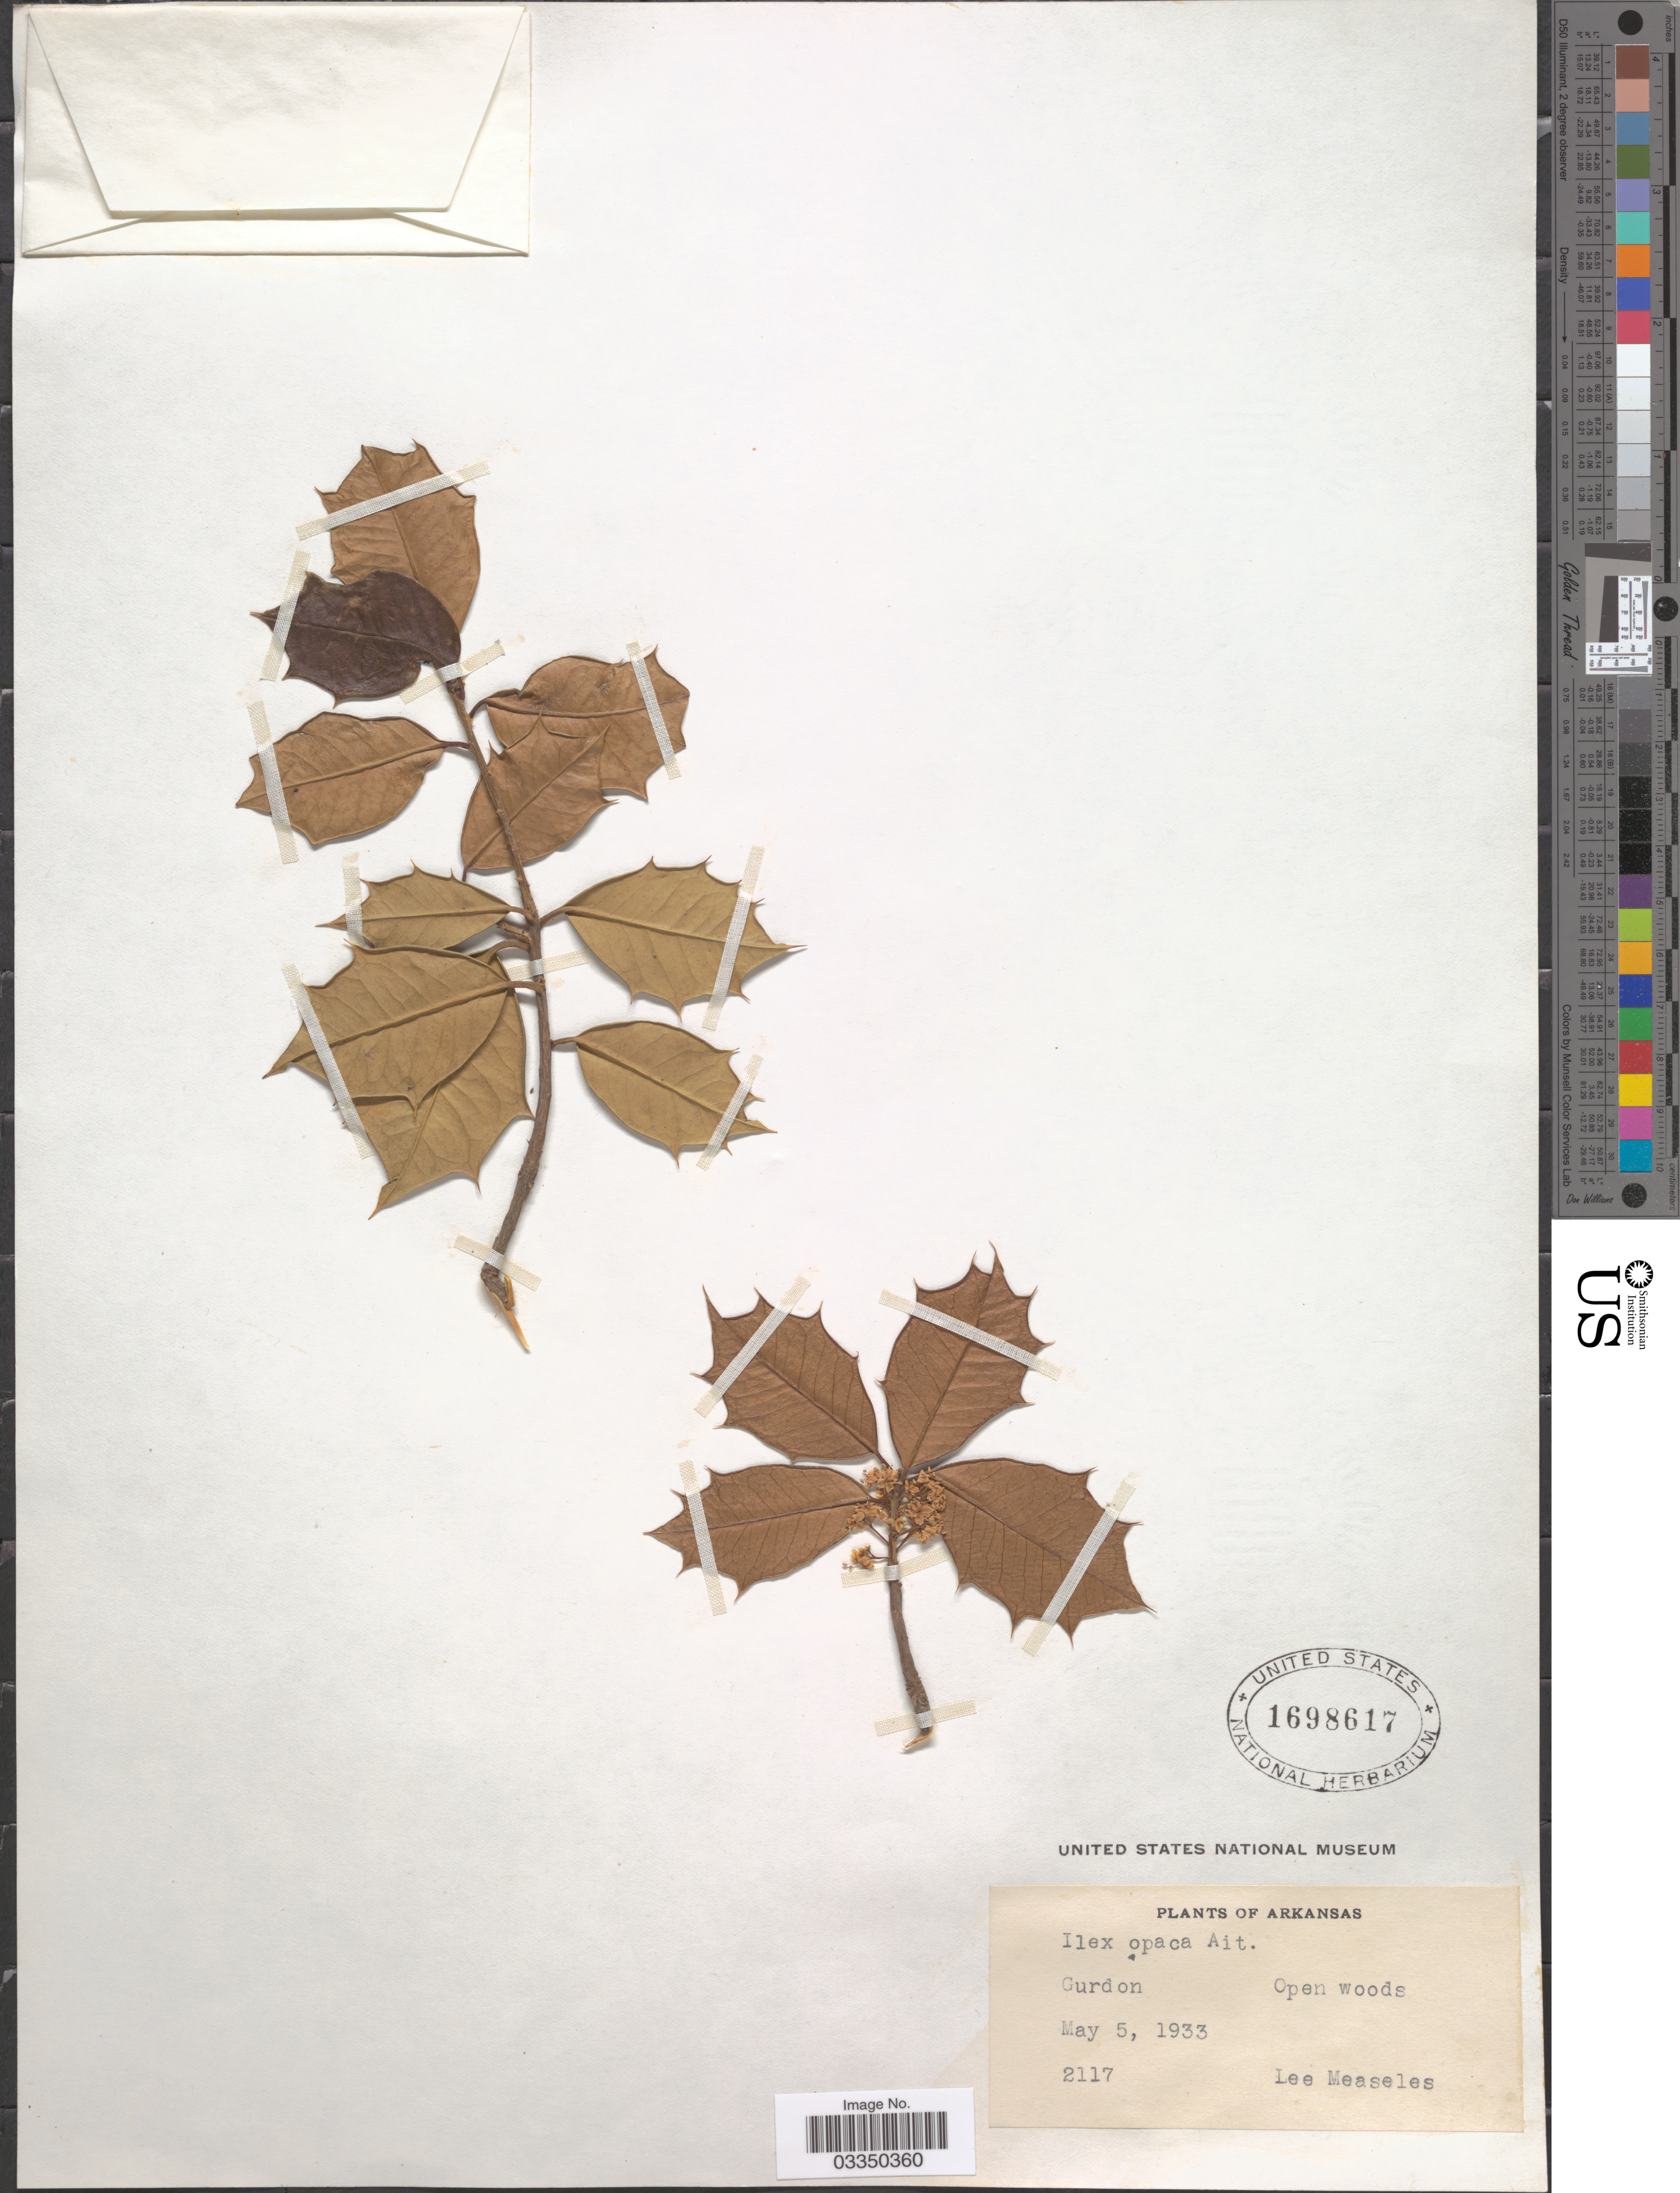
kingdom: Plantae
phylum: Tracheophyta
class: Magnoliopsida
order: Aquifoliales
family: Aquifoliaceae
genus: Ilex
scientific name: Ilex opaca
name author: Aiton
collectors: L. Measeles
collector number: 2117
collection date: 1933-05-05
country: United States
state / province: Arkansas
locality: Gurdon.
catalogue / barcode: US 1698617